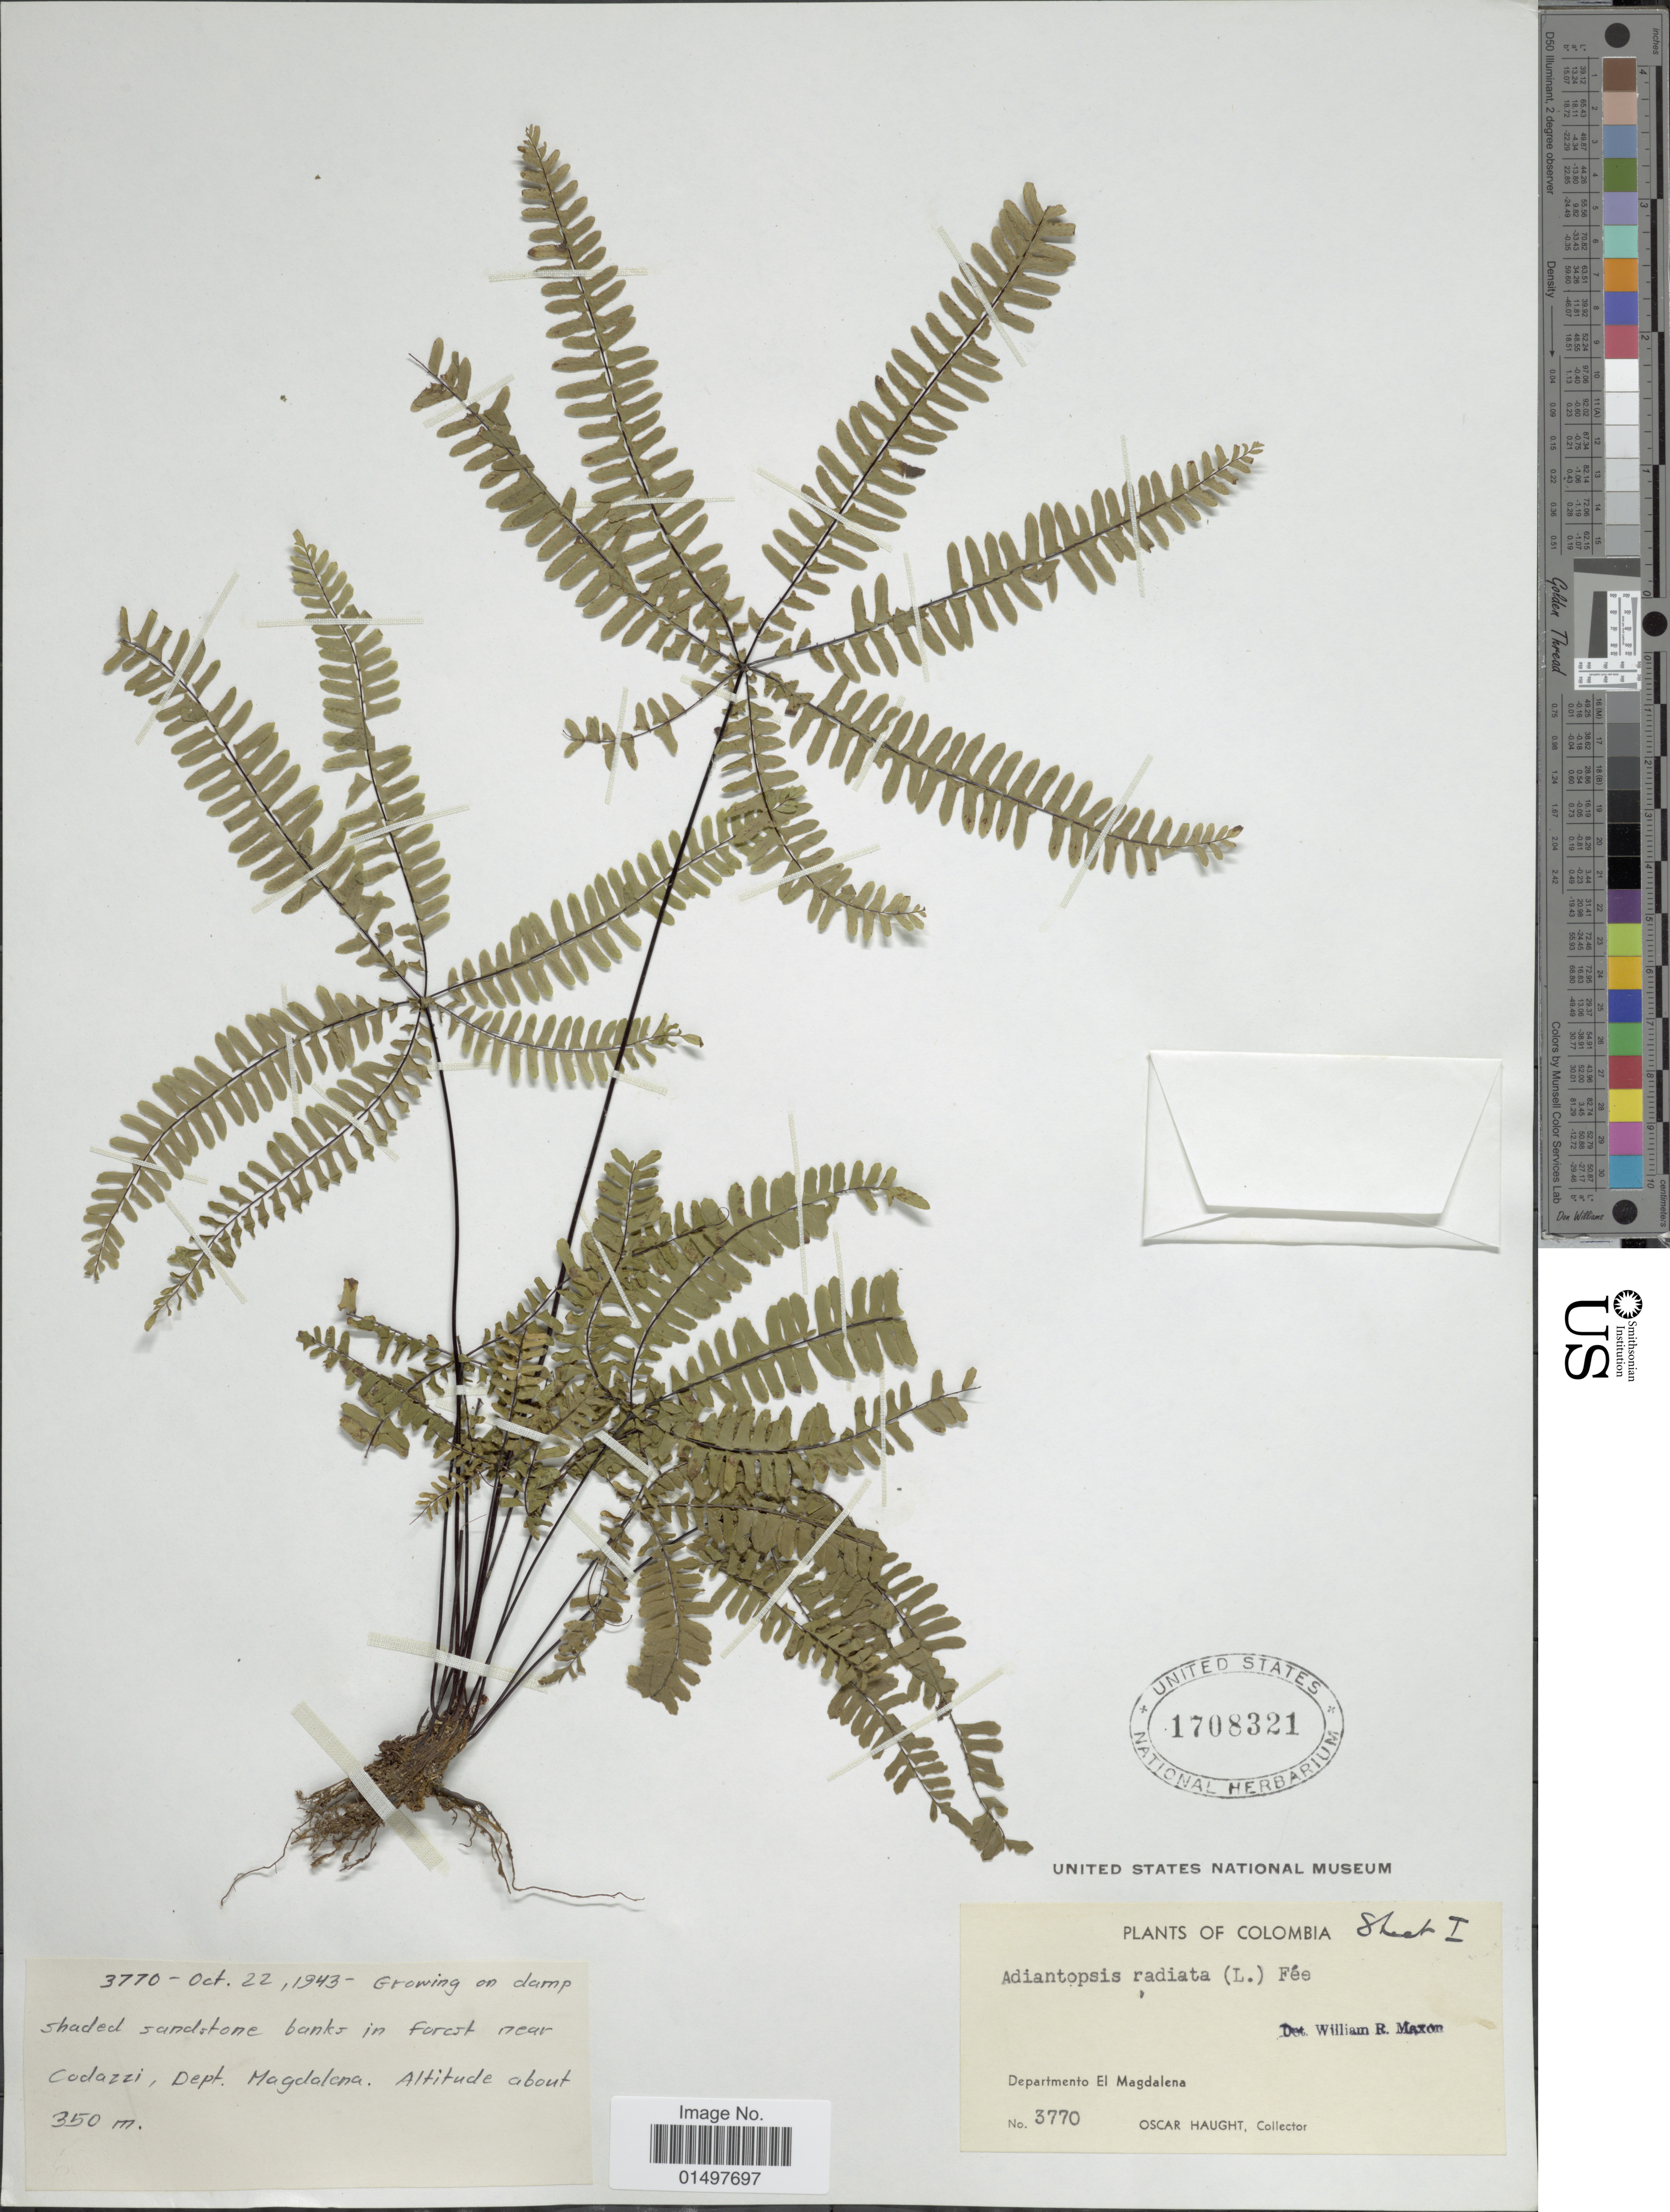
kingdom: Plantae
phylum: Tracheophyta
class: Polypodiopsida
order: Polypodiales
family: Pteridaceae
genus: Adiantopsis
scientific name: Adiantopsis radiata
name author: (L.) Fée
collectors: O. L. Haught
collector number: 3770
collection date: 1943-10-22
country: Colombia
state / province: Magdalena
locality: Near Codazzi, Dept. Magdalena.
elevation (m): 350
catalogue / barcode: US 1708321